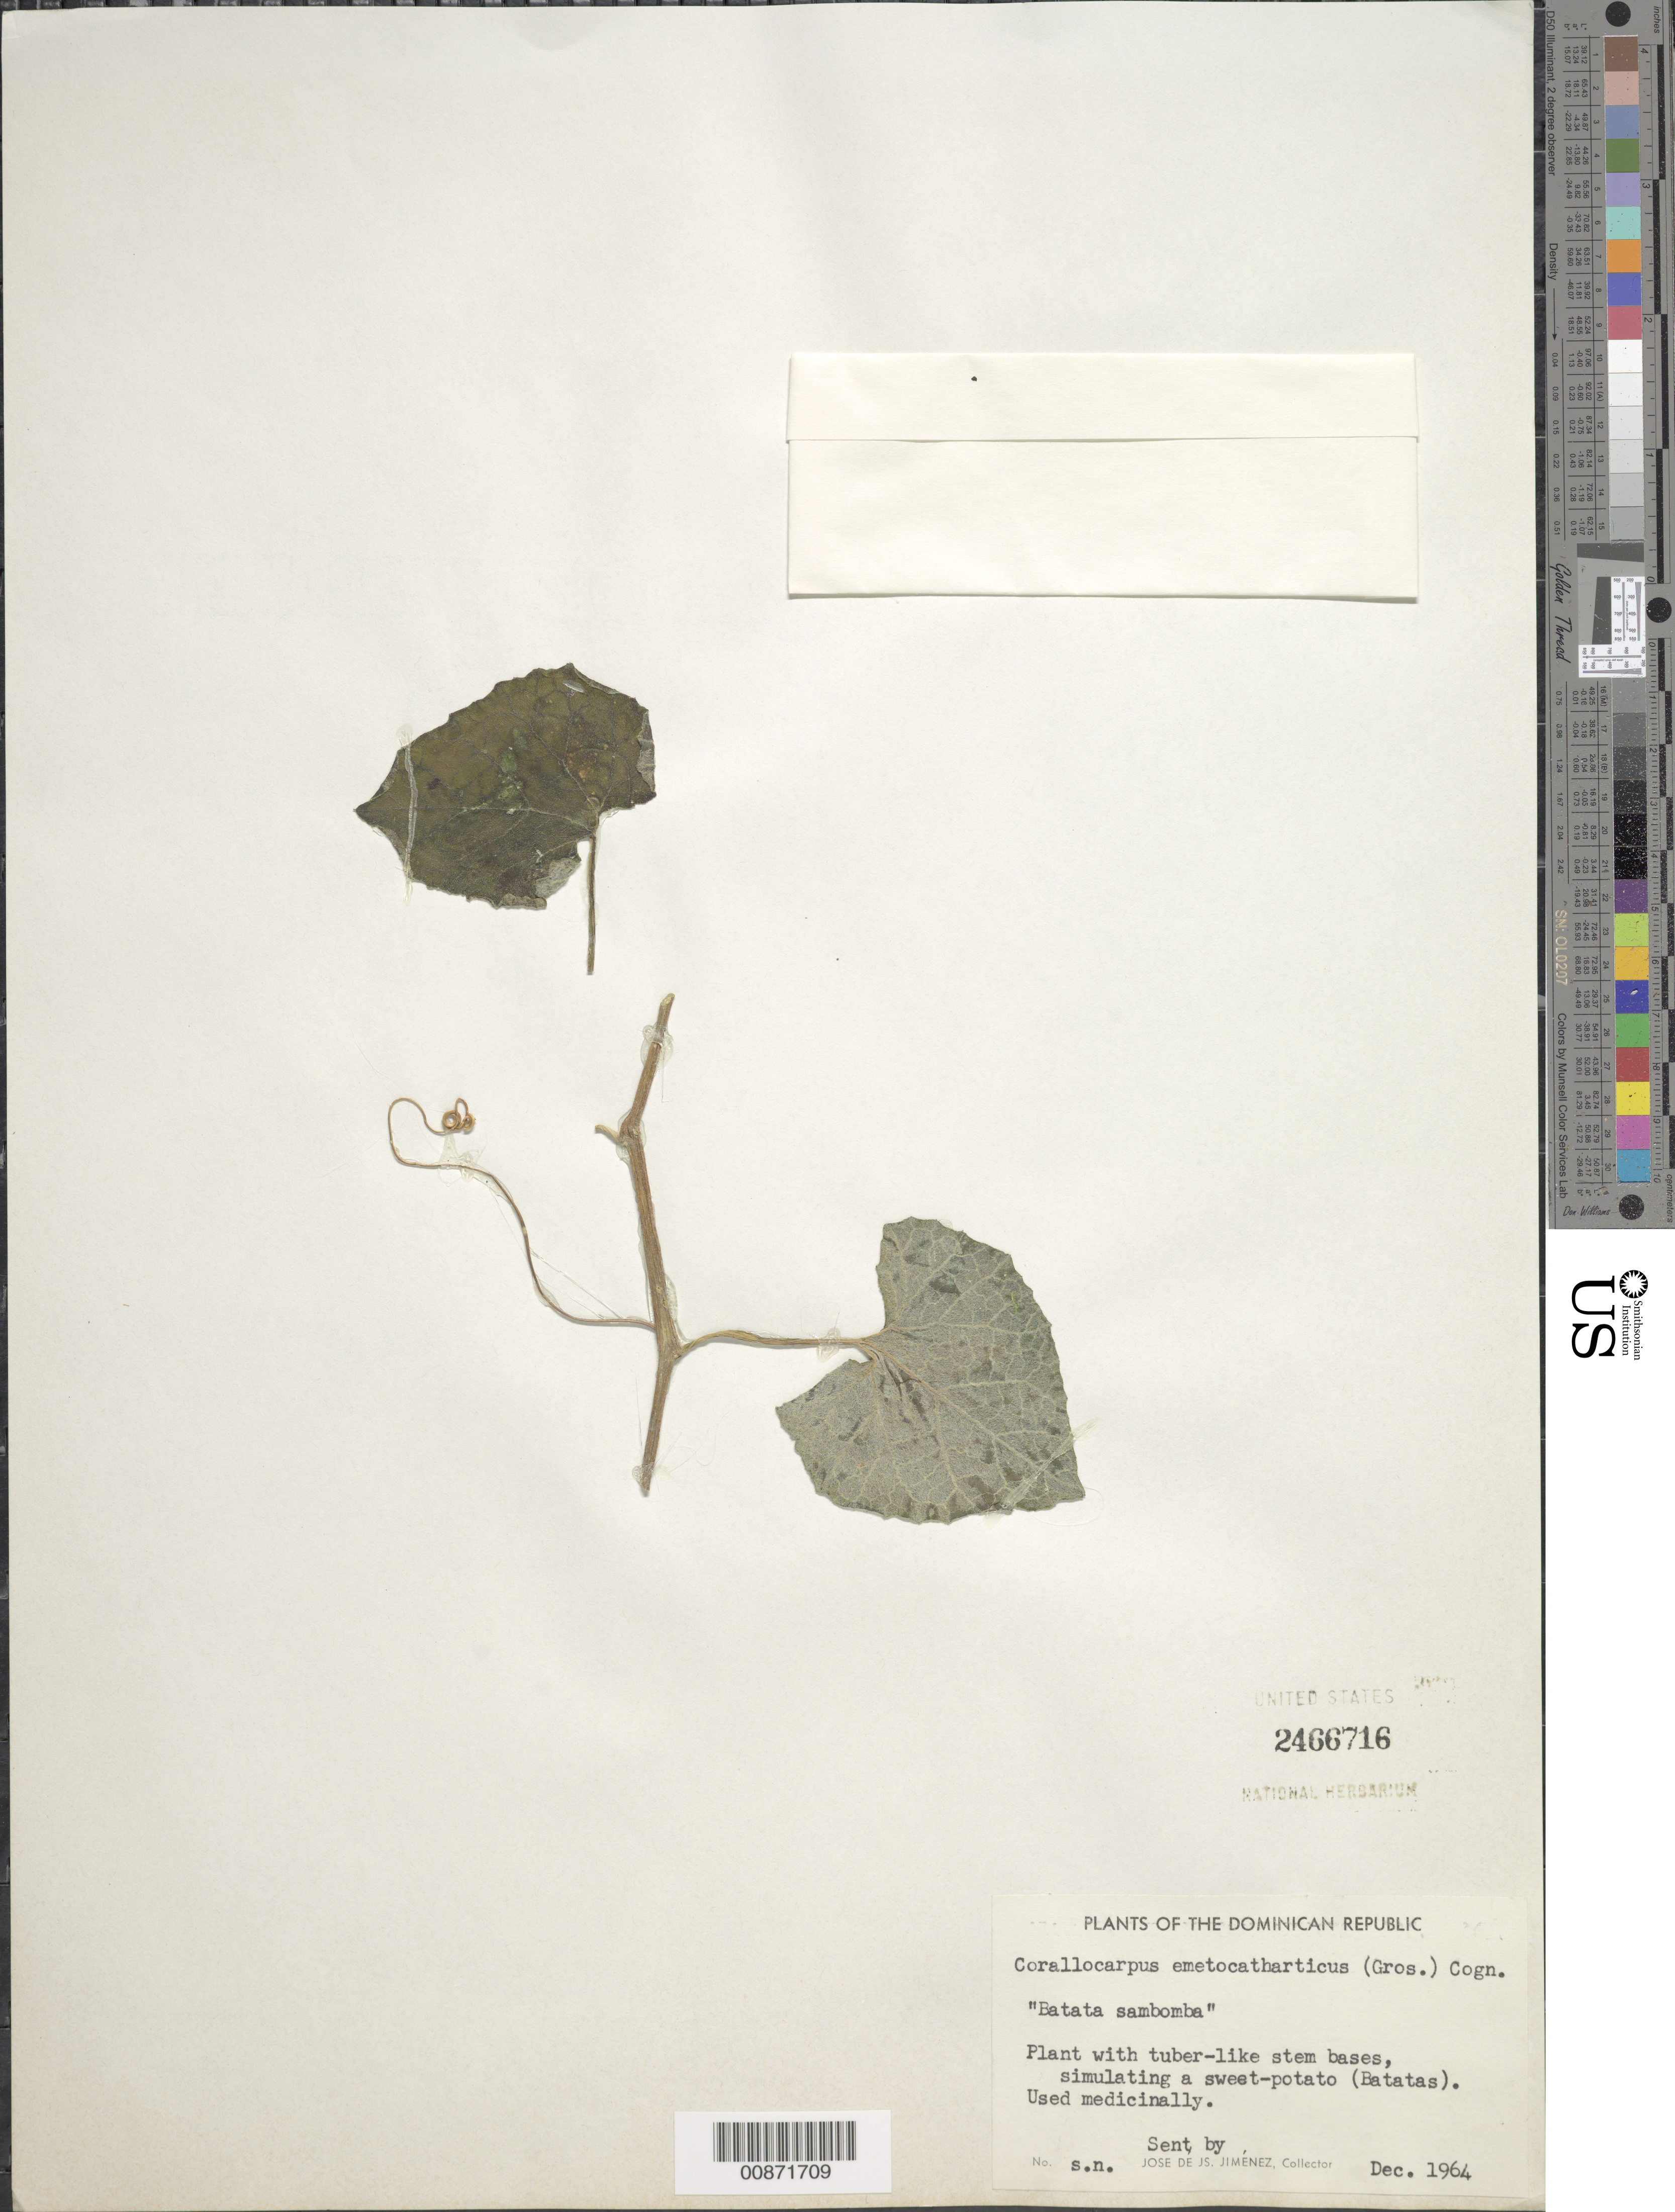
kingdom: Plantae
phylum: Tracheophyta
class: Magnoliopsida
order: Cucurbitales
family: Cucurbitaceae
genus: Doyerea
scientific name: Doyerea emetocathartica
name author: Grousordy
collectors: J. J. Jiménez Almonte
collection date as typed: Dec 1964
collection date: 1964-12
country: Dominican Republic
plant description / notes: Common name: Batata zambomba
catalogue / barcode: US 2466716